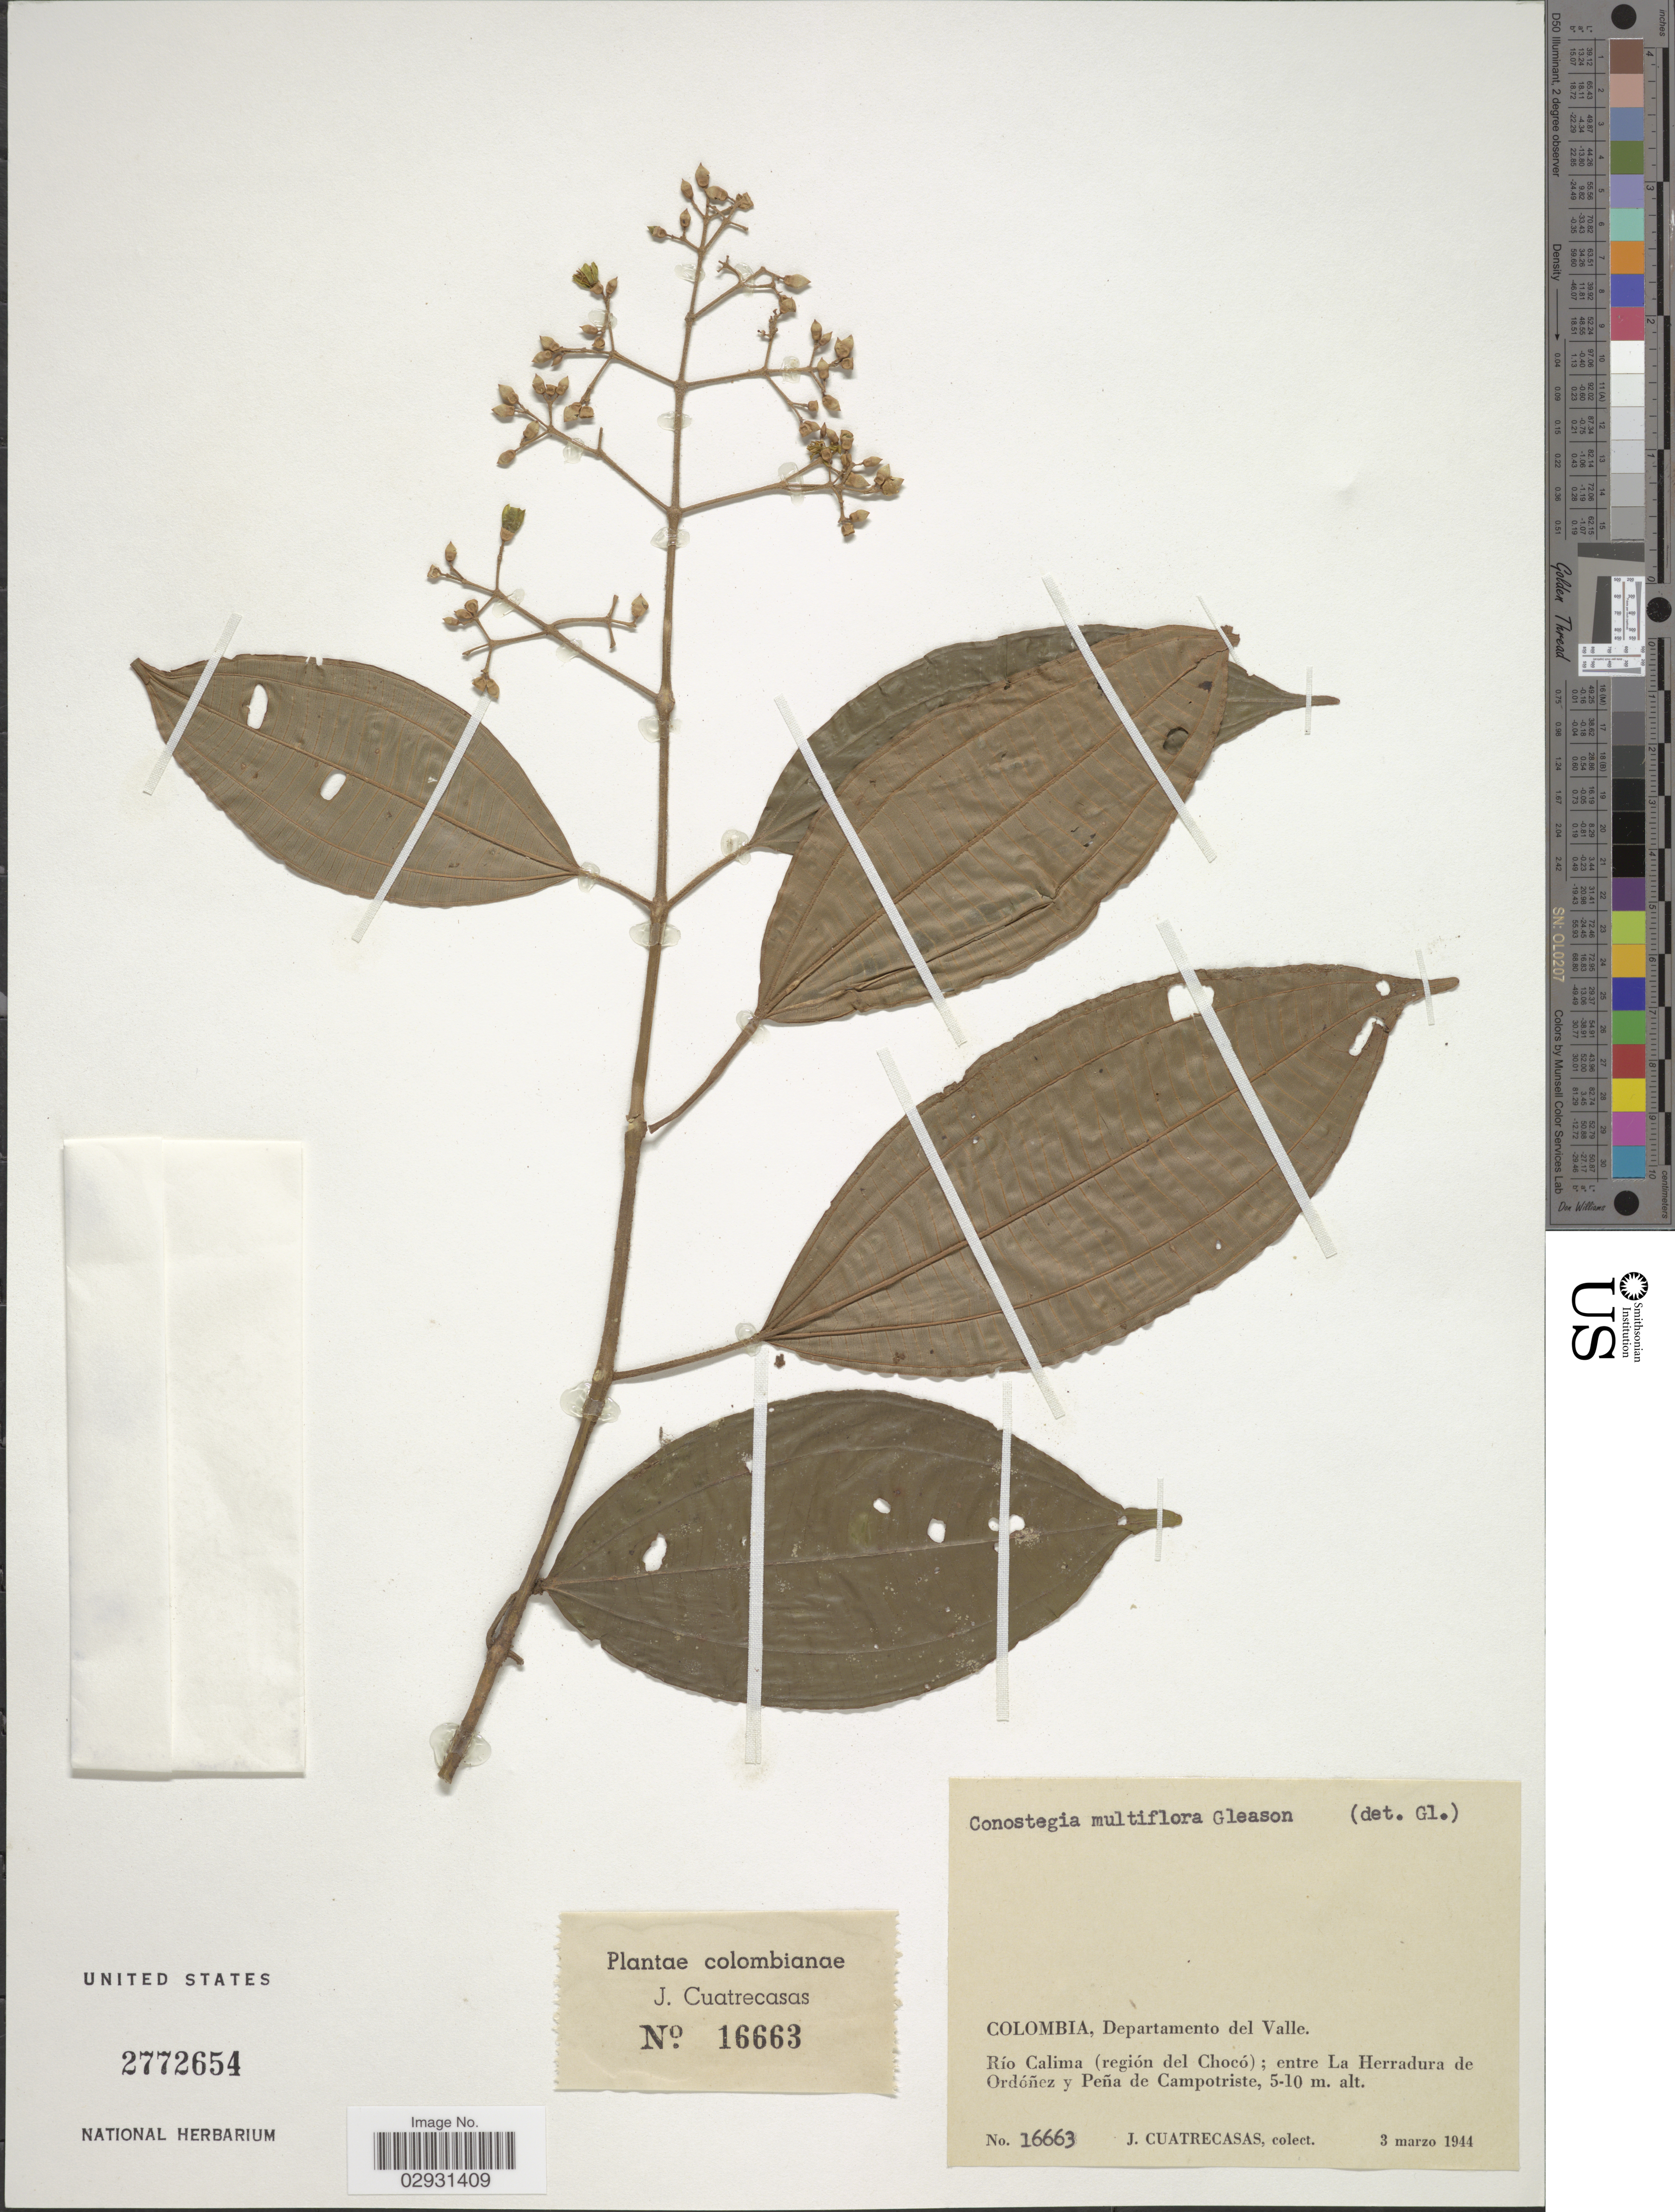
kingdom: Plantae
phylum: Tracheophyta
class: Magnoliopsida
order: Myrtales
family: Melastomataceae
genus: Conostegia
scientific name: Conostegia montana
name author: (Sw.) D. Don ex DC.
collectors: J. Cuatrecasas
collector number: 16663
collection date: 1944-03-03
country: Colombia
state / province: Valle del Cauca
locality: Departamento del Valle. Río Calima (región del Chocó); entre La Herradura de Ordóñez y Peña de Campotriste.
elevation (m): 5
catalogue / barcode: US 2772654